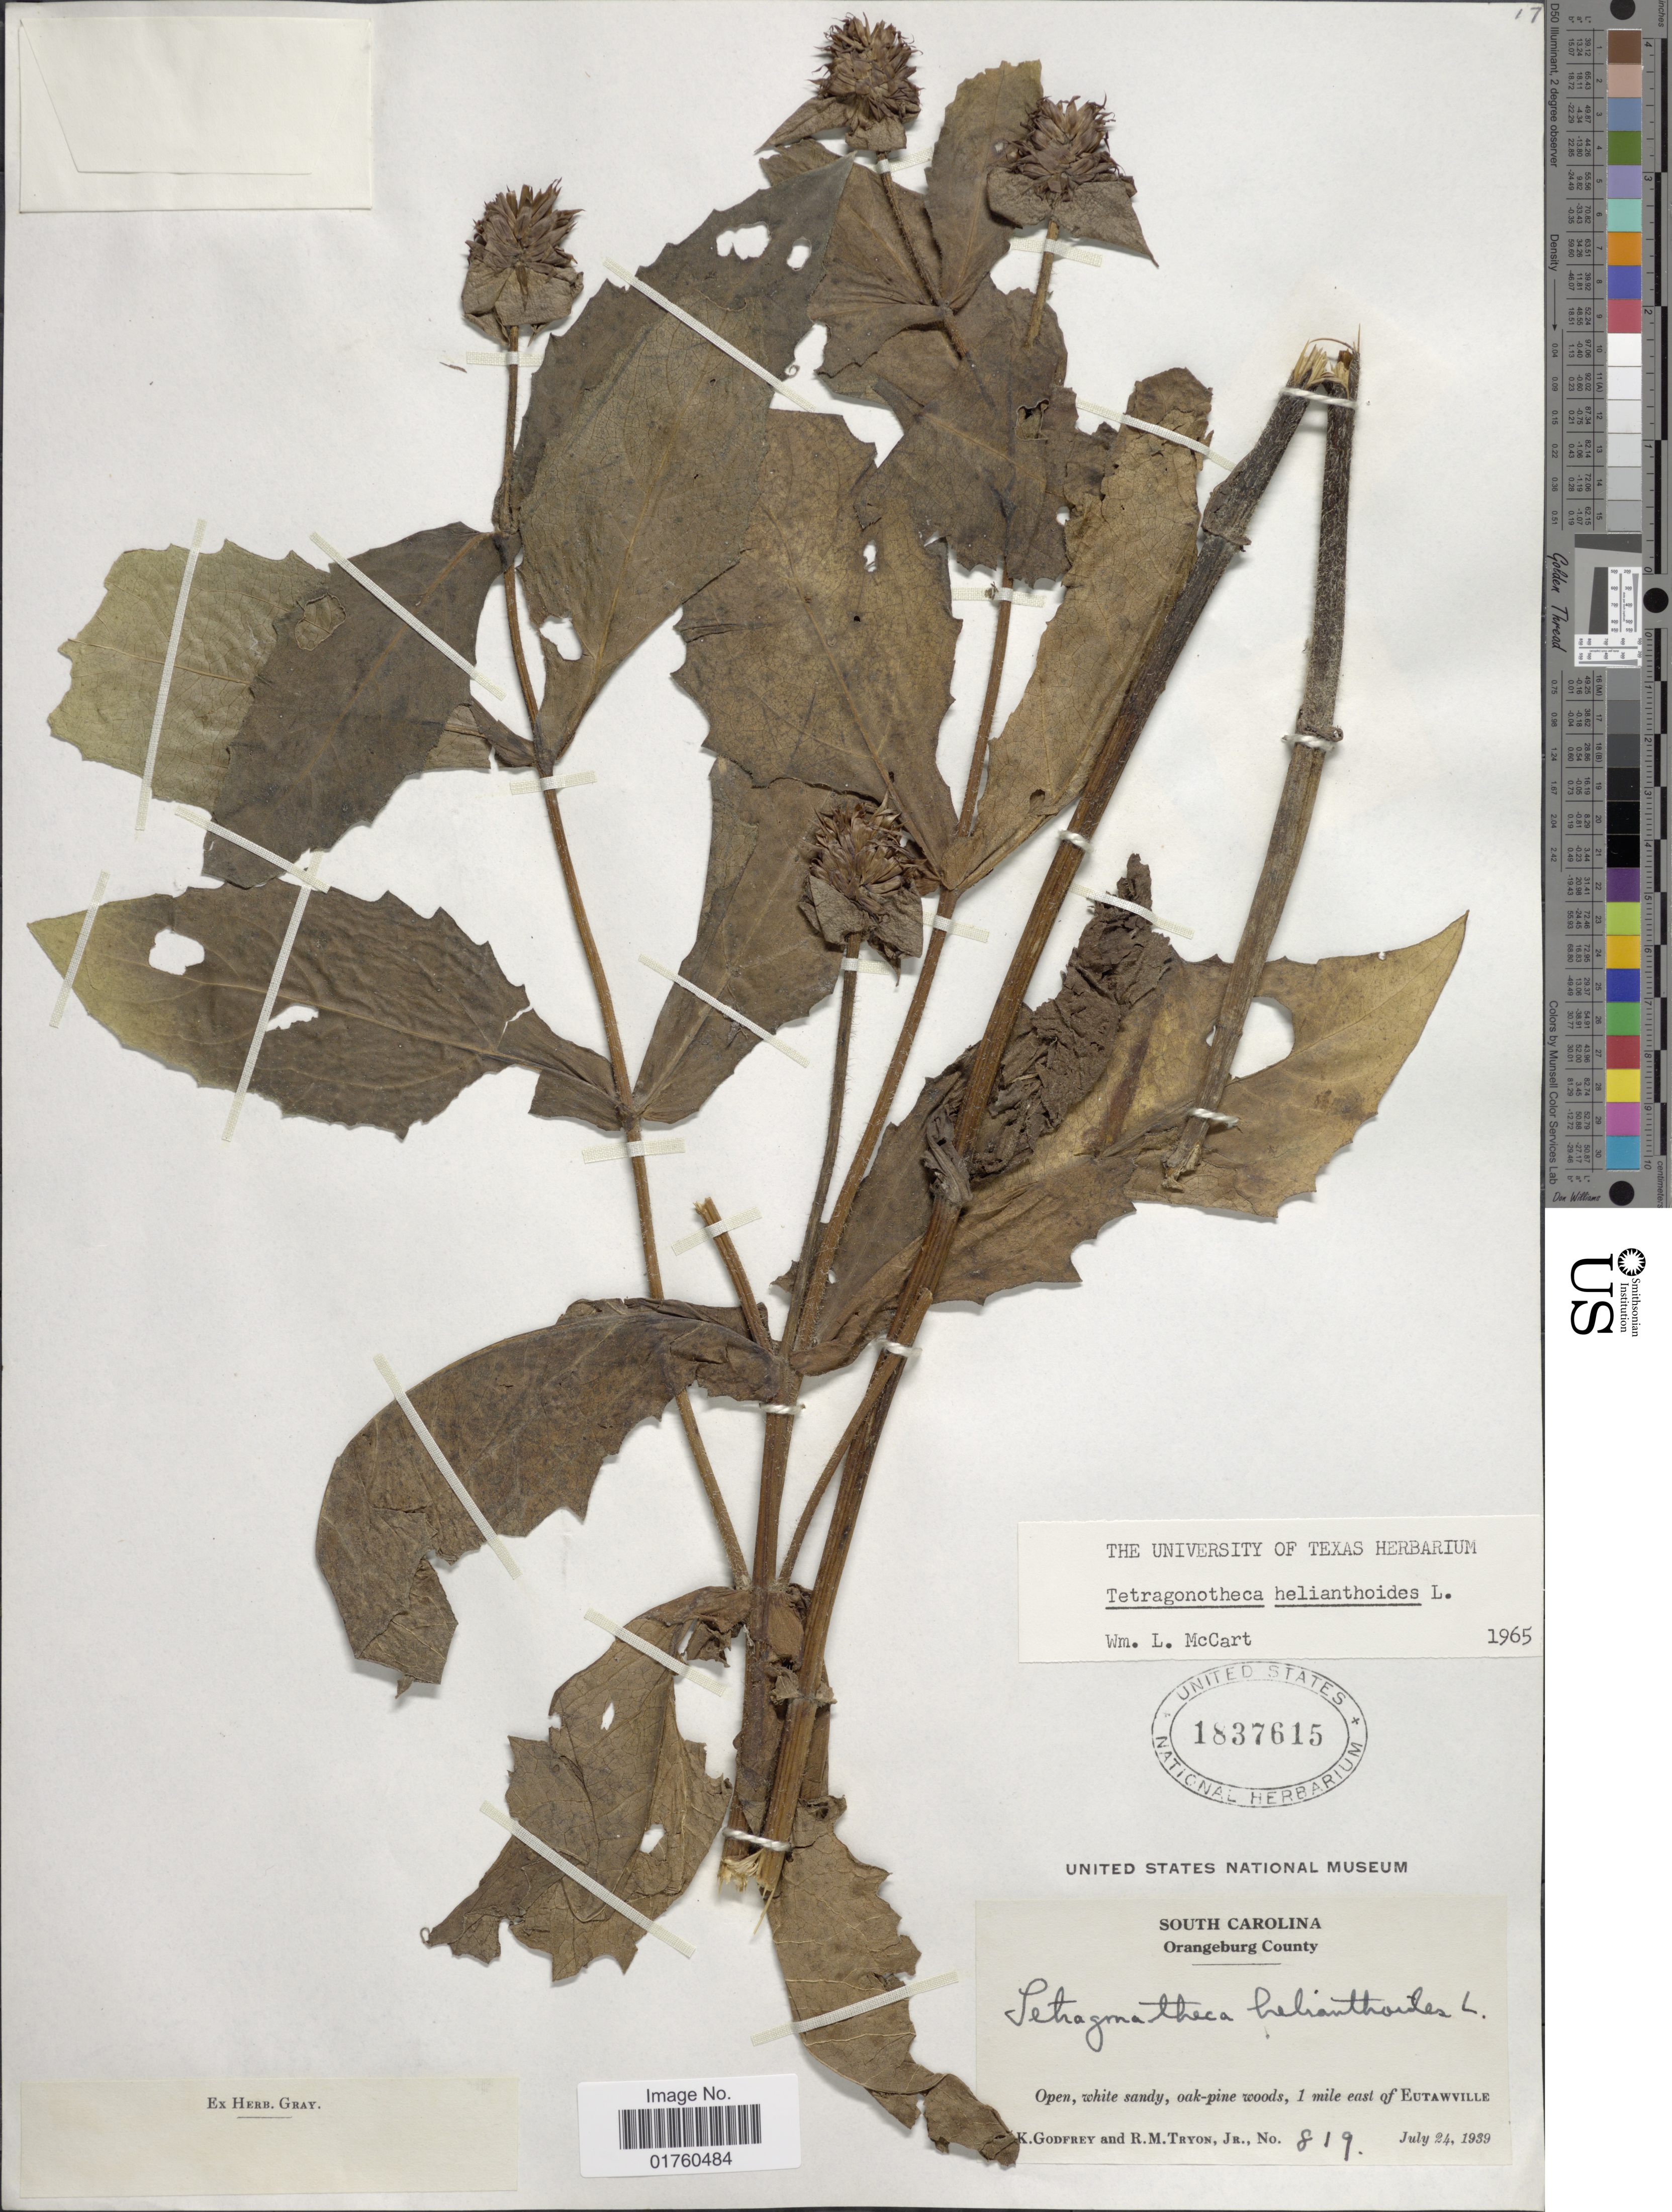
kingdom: Plantae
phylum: Tracheophyta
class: Magnoliopsida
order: Asterales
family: Asteraceae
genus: Tetragonotheca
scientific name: Tetragonotheca helianthoides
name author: L.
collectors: R. K. Godfrey & R. M. Tryon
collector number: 819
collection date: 1939-07-24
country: United States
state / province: South Carolina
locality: Orangeburg County, 1 mile east of Eutawville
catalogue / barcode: US 1837615